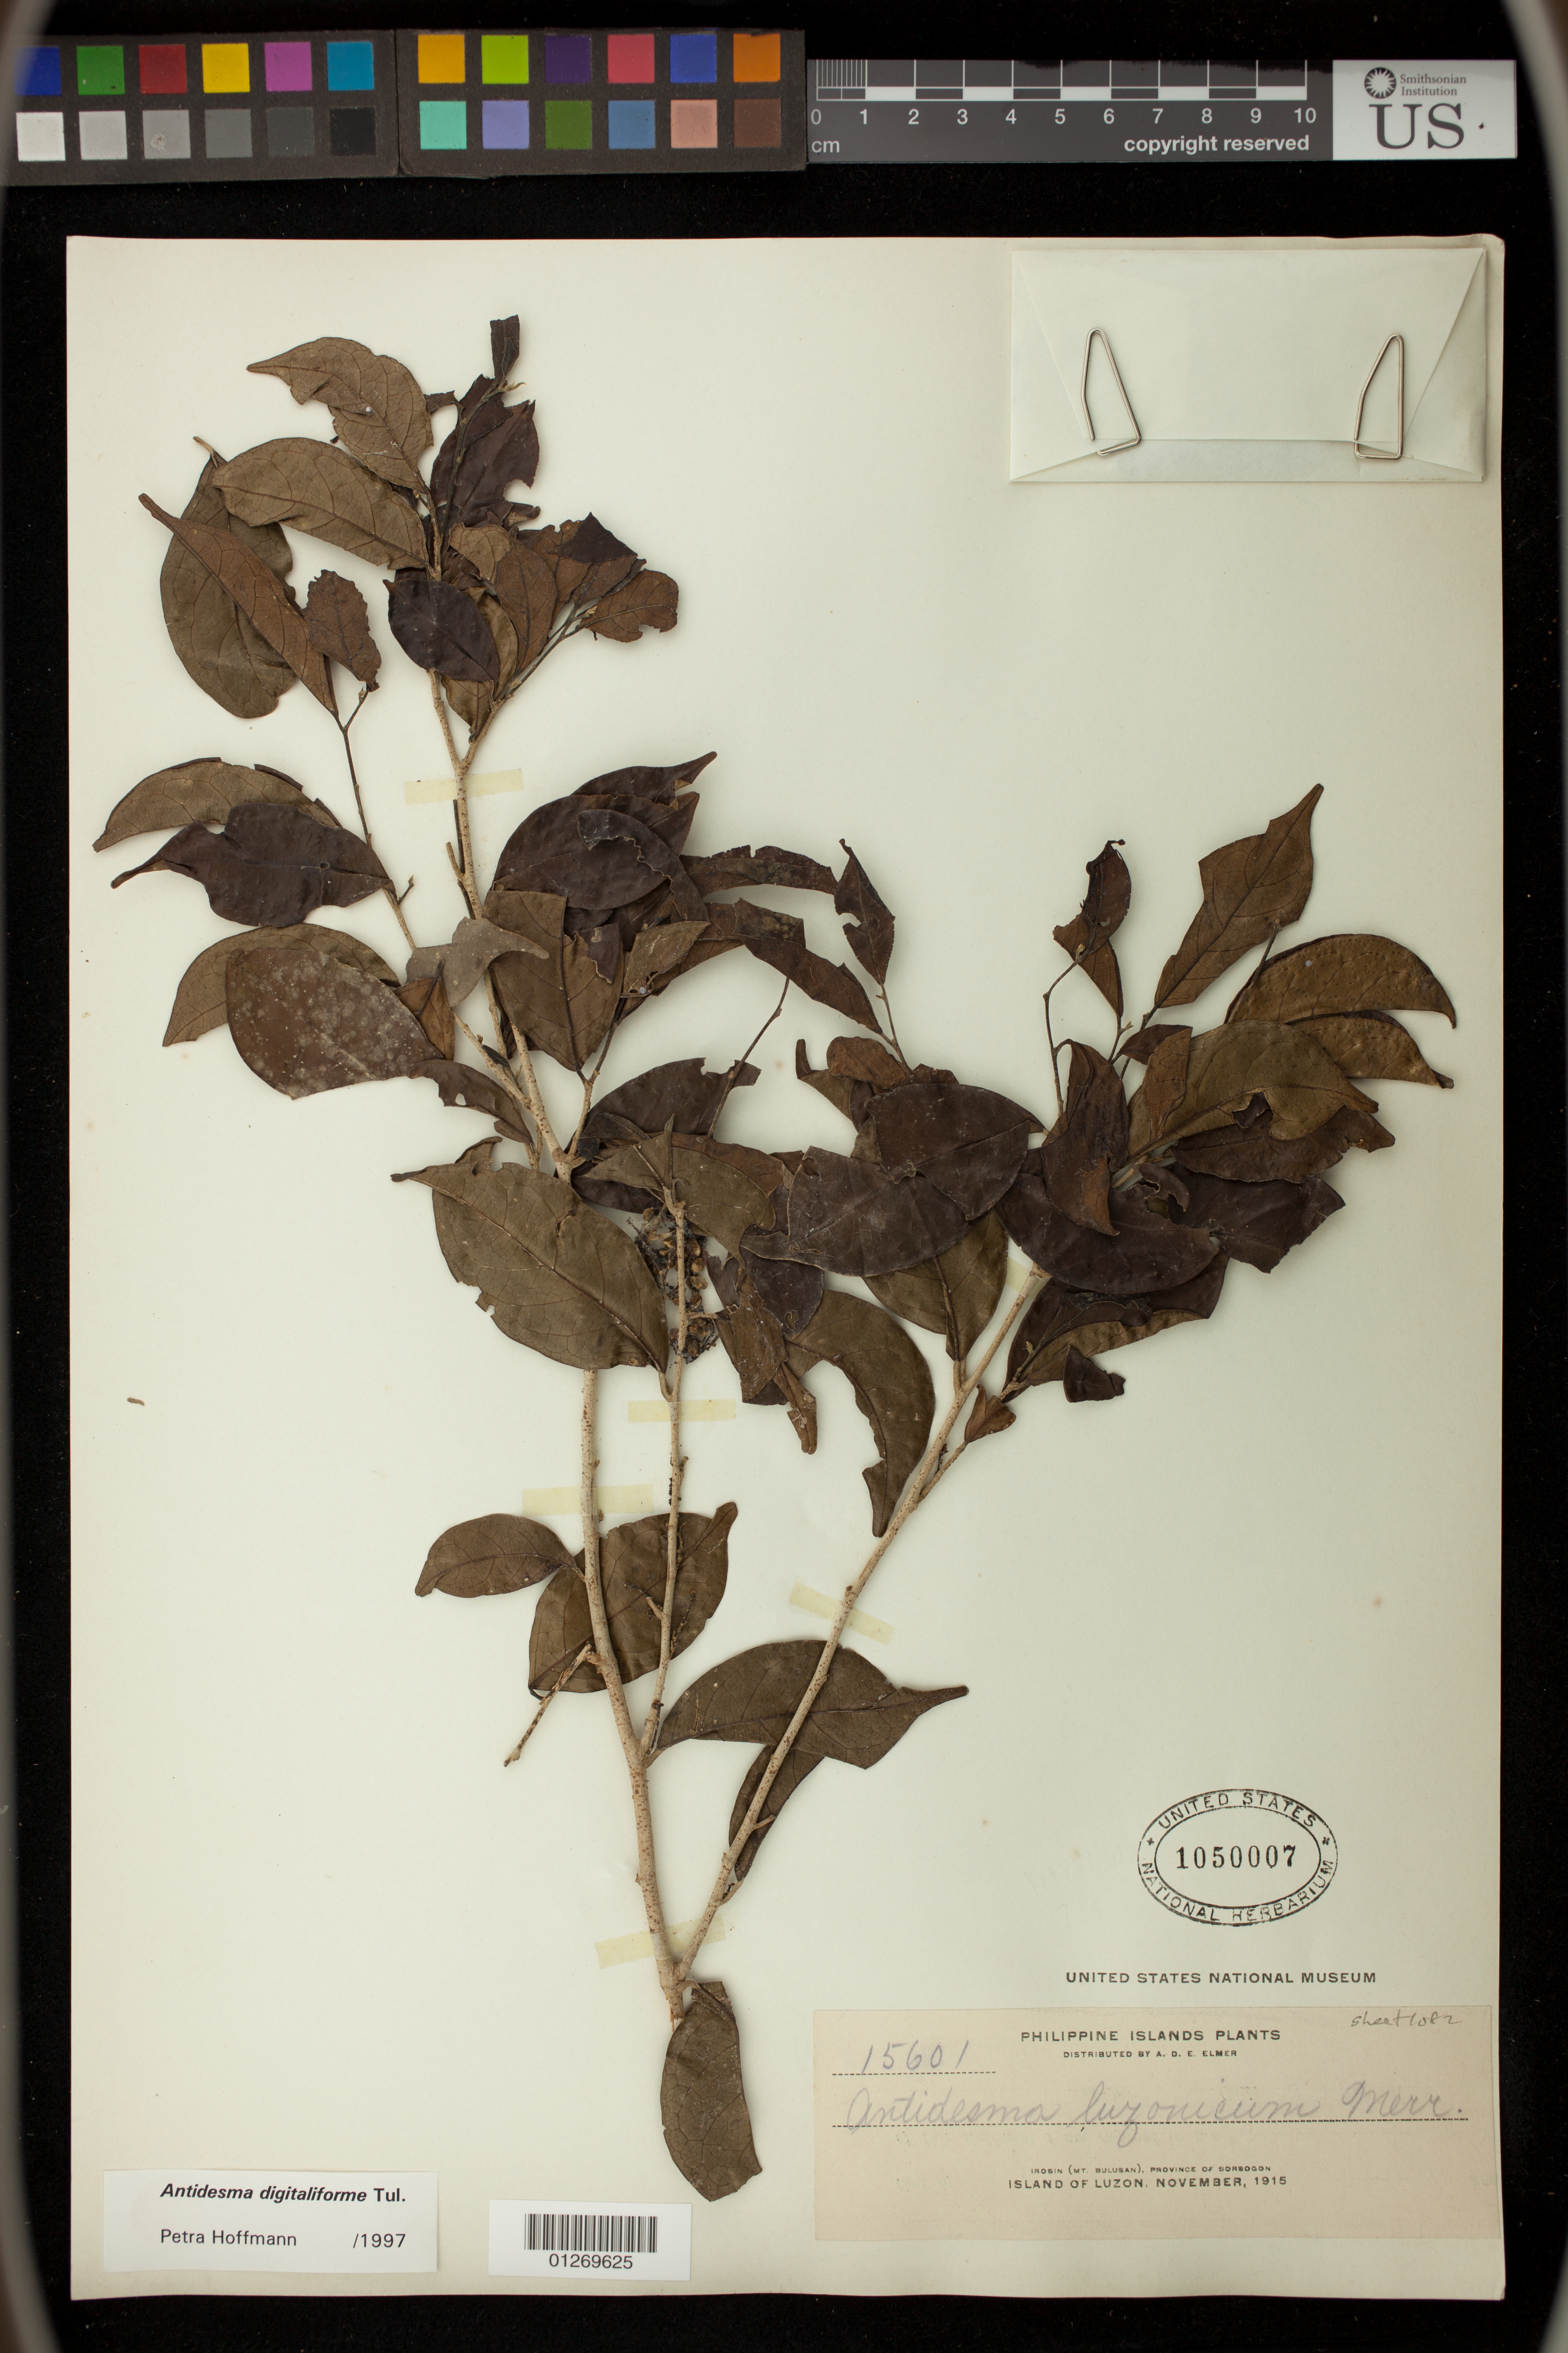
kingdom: Plantae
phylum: Tracheophyta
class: Magnoliopsida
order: Malpighiales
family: Phyllanthaceae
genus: Antidesma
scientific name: Antidesma digitaliforme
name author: Tul.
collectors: A. D. E. Elmer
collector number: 15601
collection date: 1915-11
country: Philippines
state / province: Bicol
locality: Irobin (Mt. Bulusan) Province of Borsogon, Luzon Island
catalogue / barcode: US 1050007